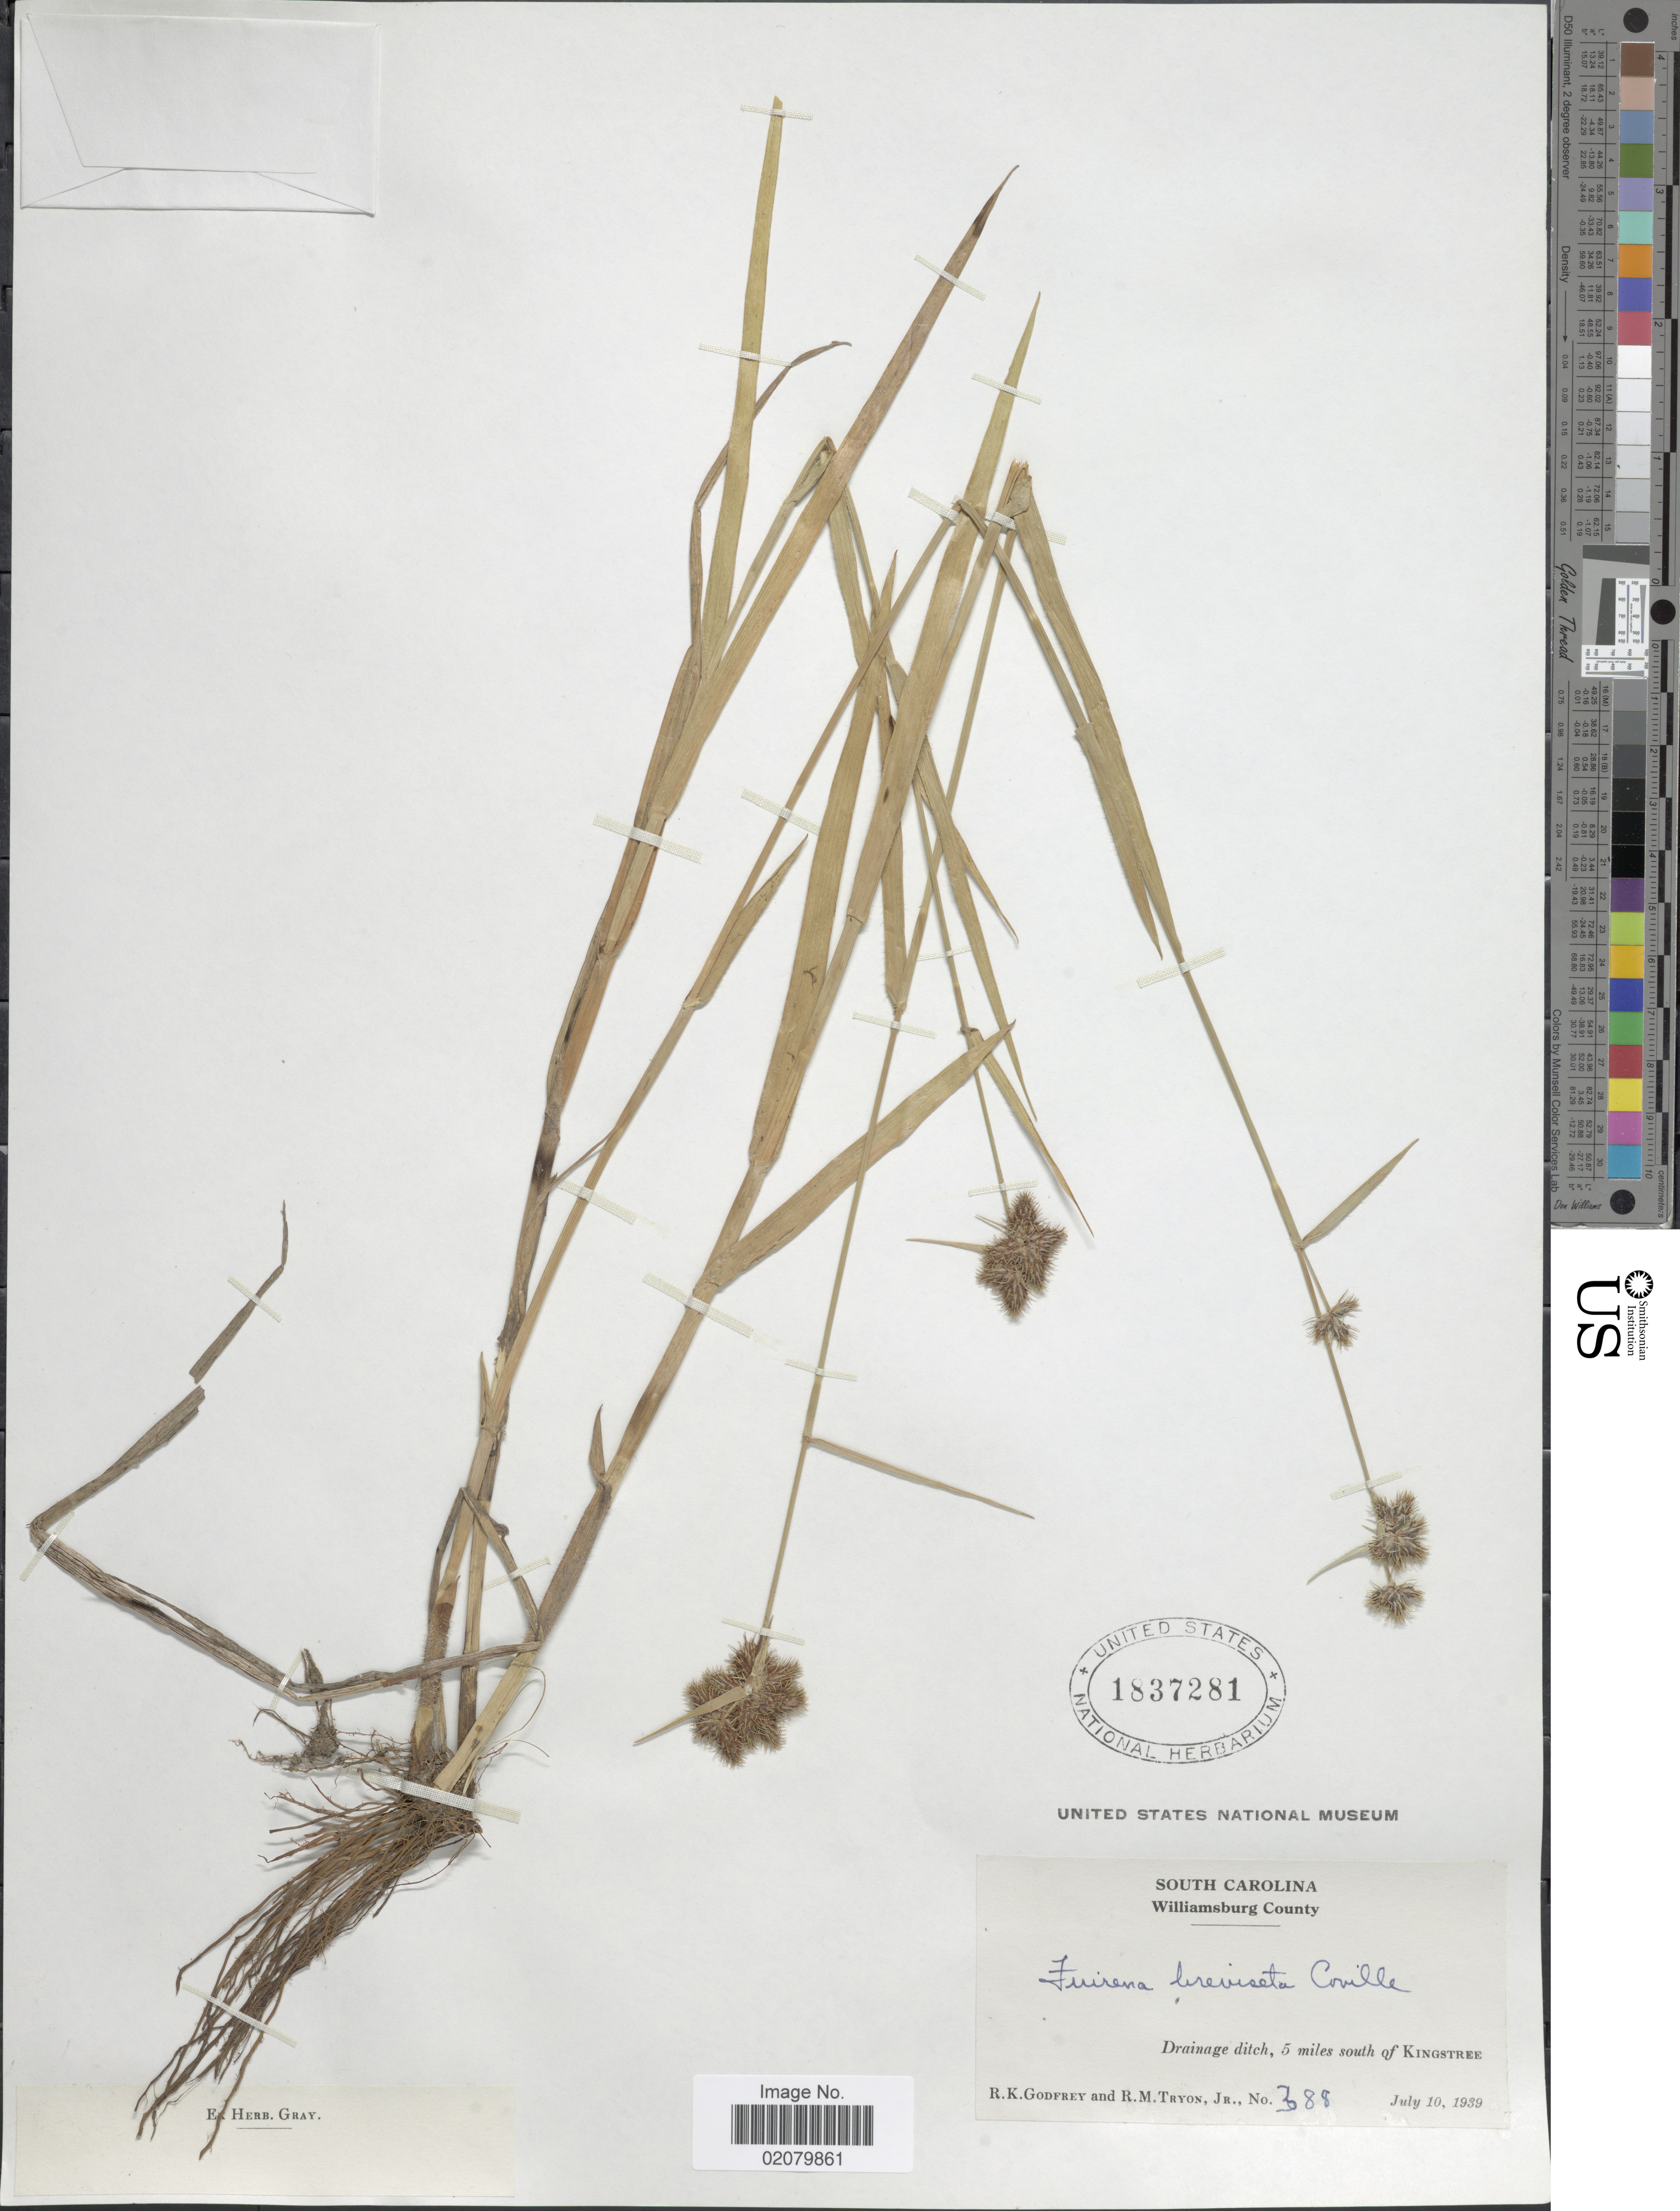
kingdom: Plantae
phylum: Tracheophyta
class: Liliopsida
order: Poales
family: Cyperaceae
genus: Fuirena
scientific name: Fuirena squarrosa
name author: Michx.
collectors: R. K. Godfrey & R. M. Tryon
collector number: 388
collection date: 1939-07-10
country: United States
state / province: South Carolina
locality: Williamsburg County, 5 miles south of Kingstree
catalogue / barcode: US 1837281